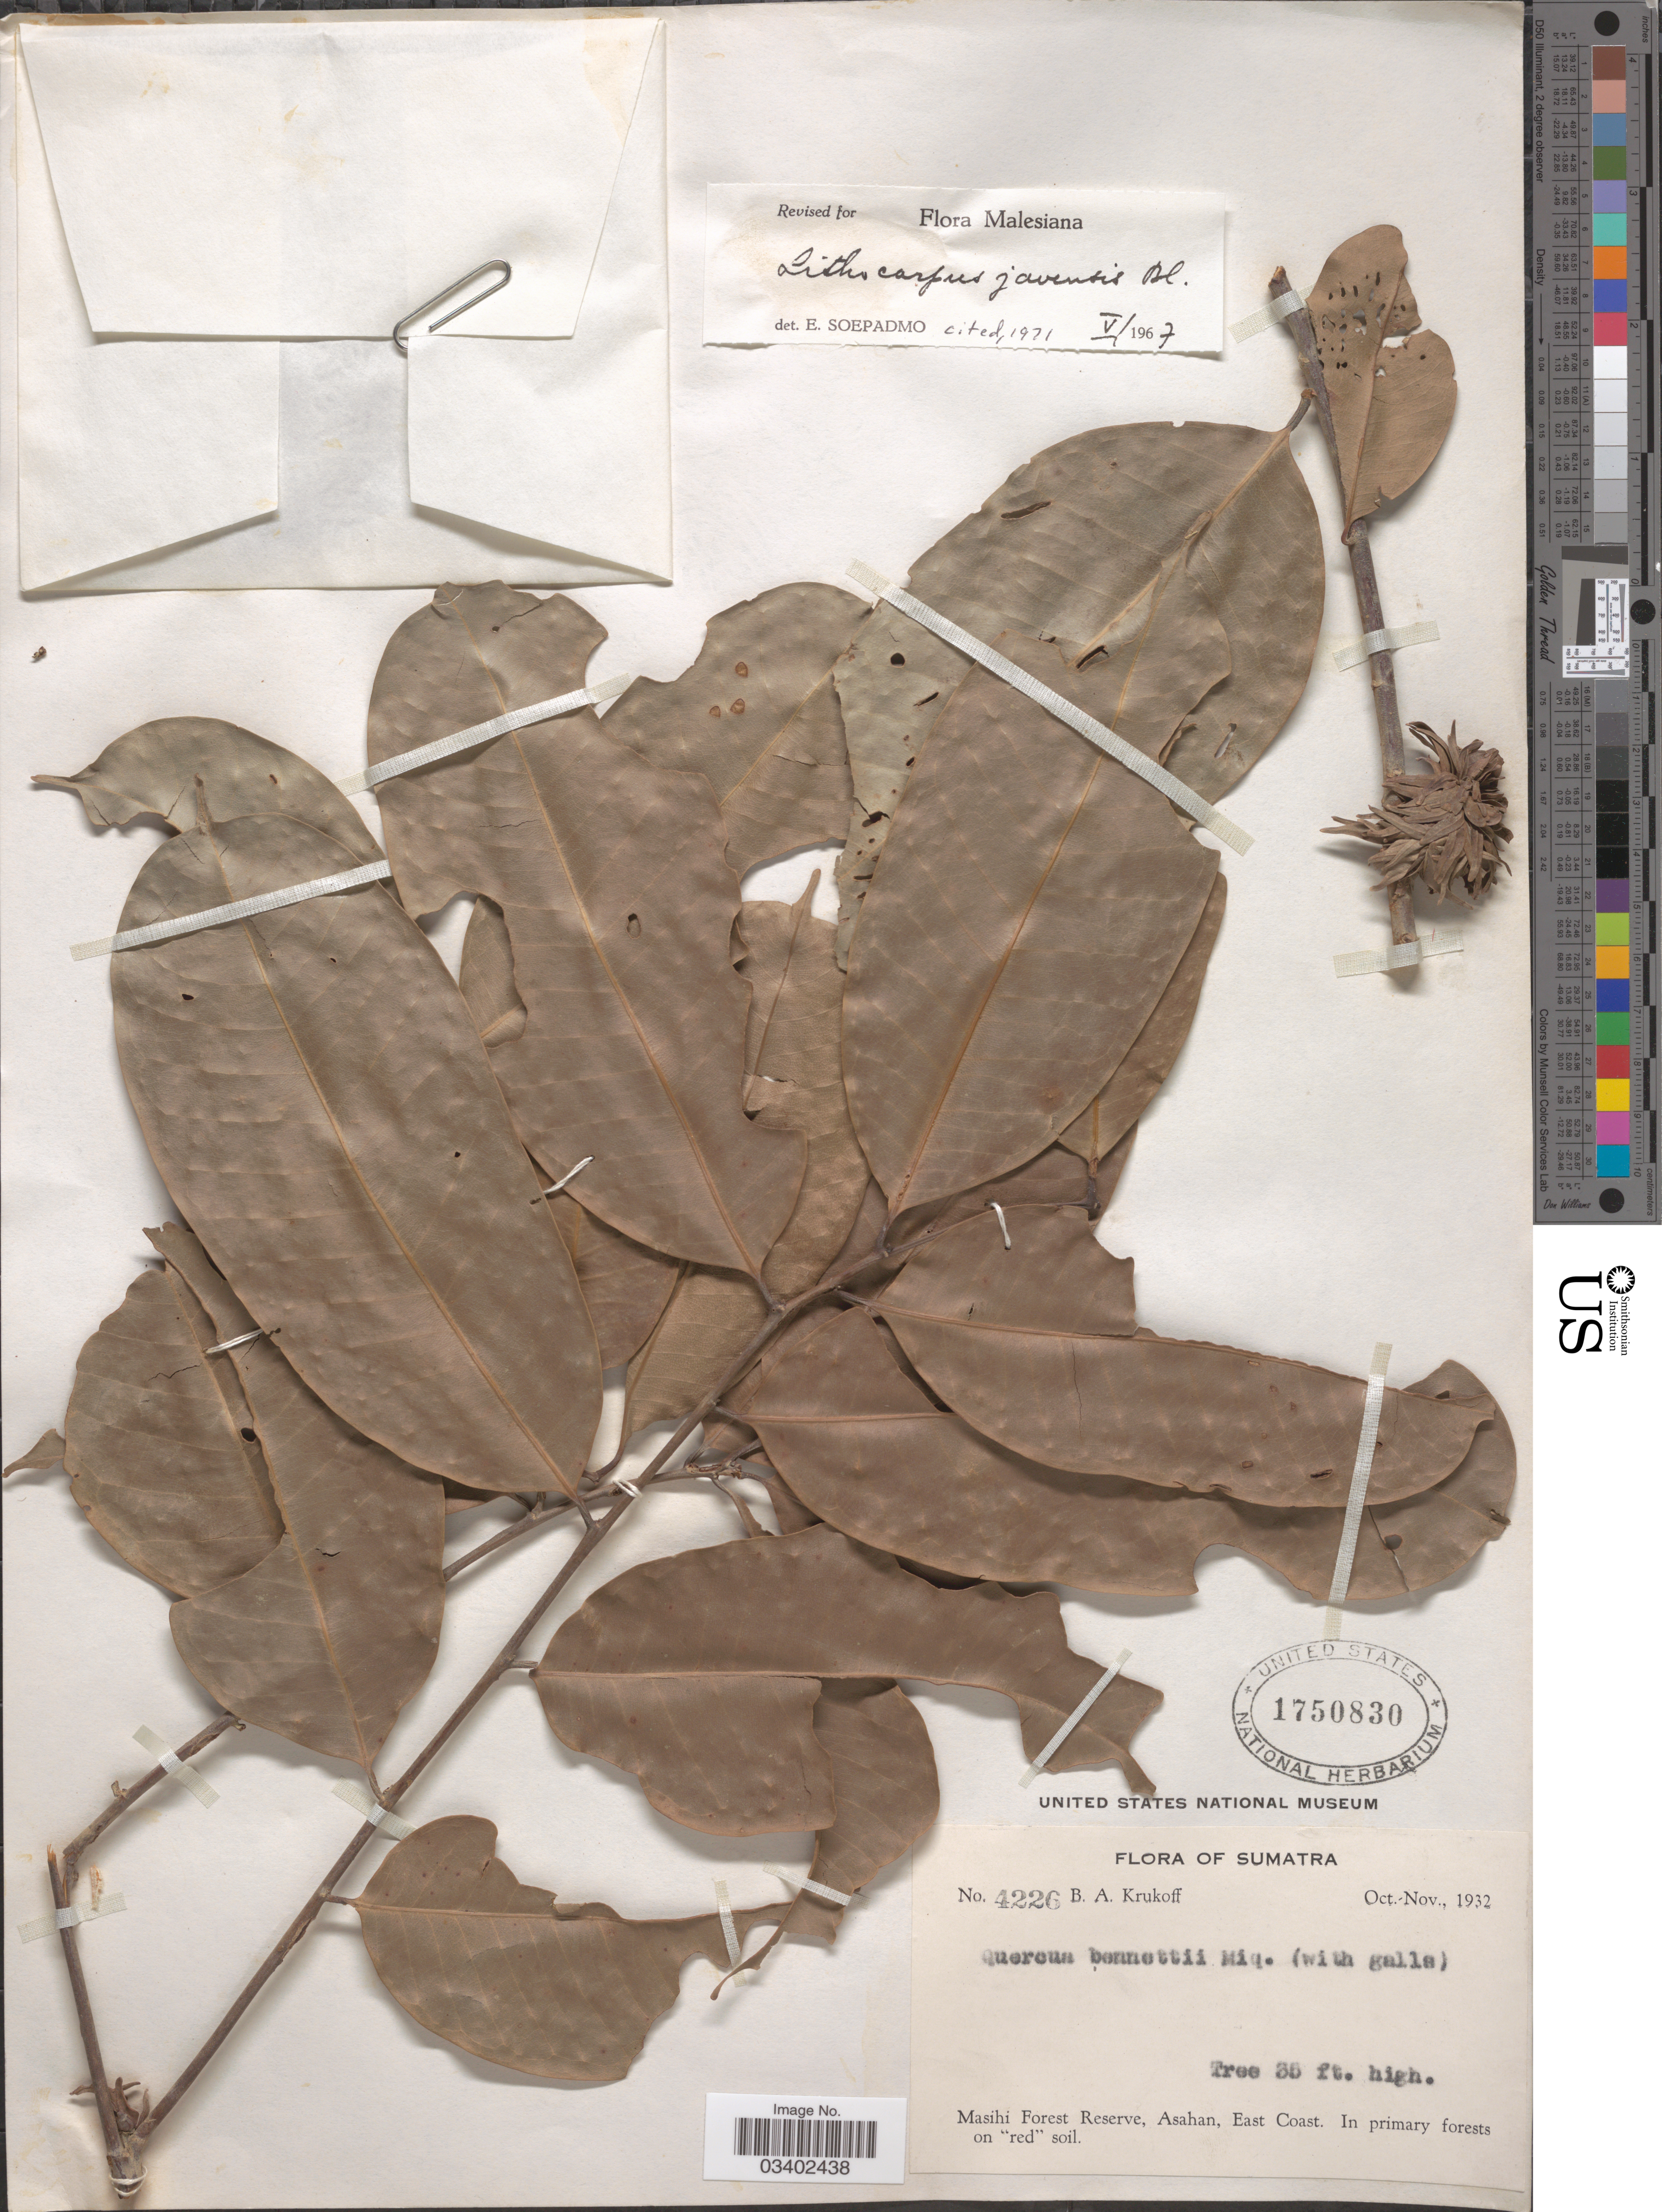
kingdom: Plantae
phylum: Tracheophyta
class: Magnoliopsida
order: Fagales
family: Fagaceae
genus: Lithocarpus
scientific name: Lithocarpus javensis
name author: Blume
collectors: B. A. Krukoff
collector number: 4226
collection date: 1932-10/1932-11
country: Indonesia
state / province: Sumatra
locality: Masihi Forest Reserve, Asahan, East Coast.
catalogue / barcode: US 1750830